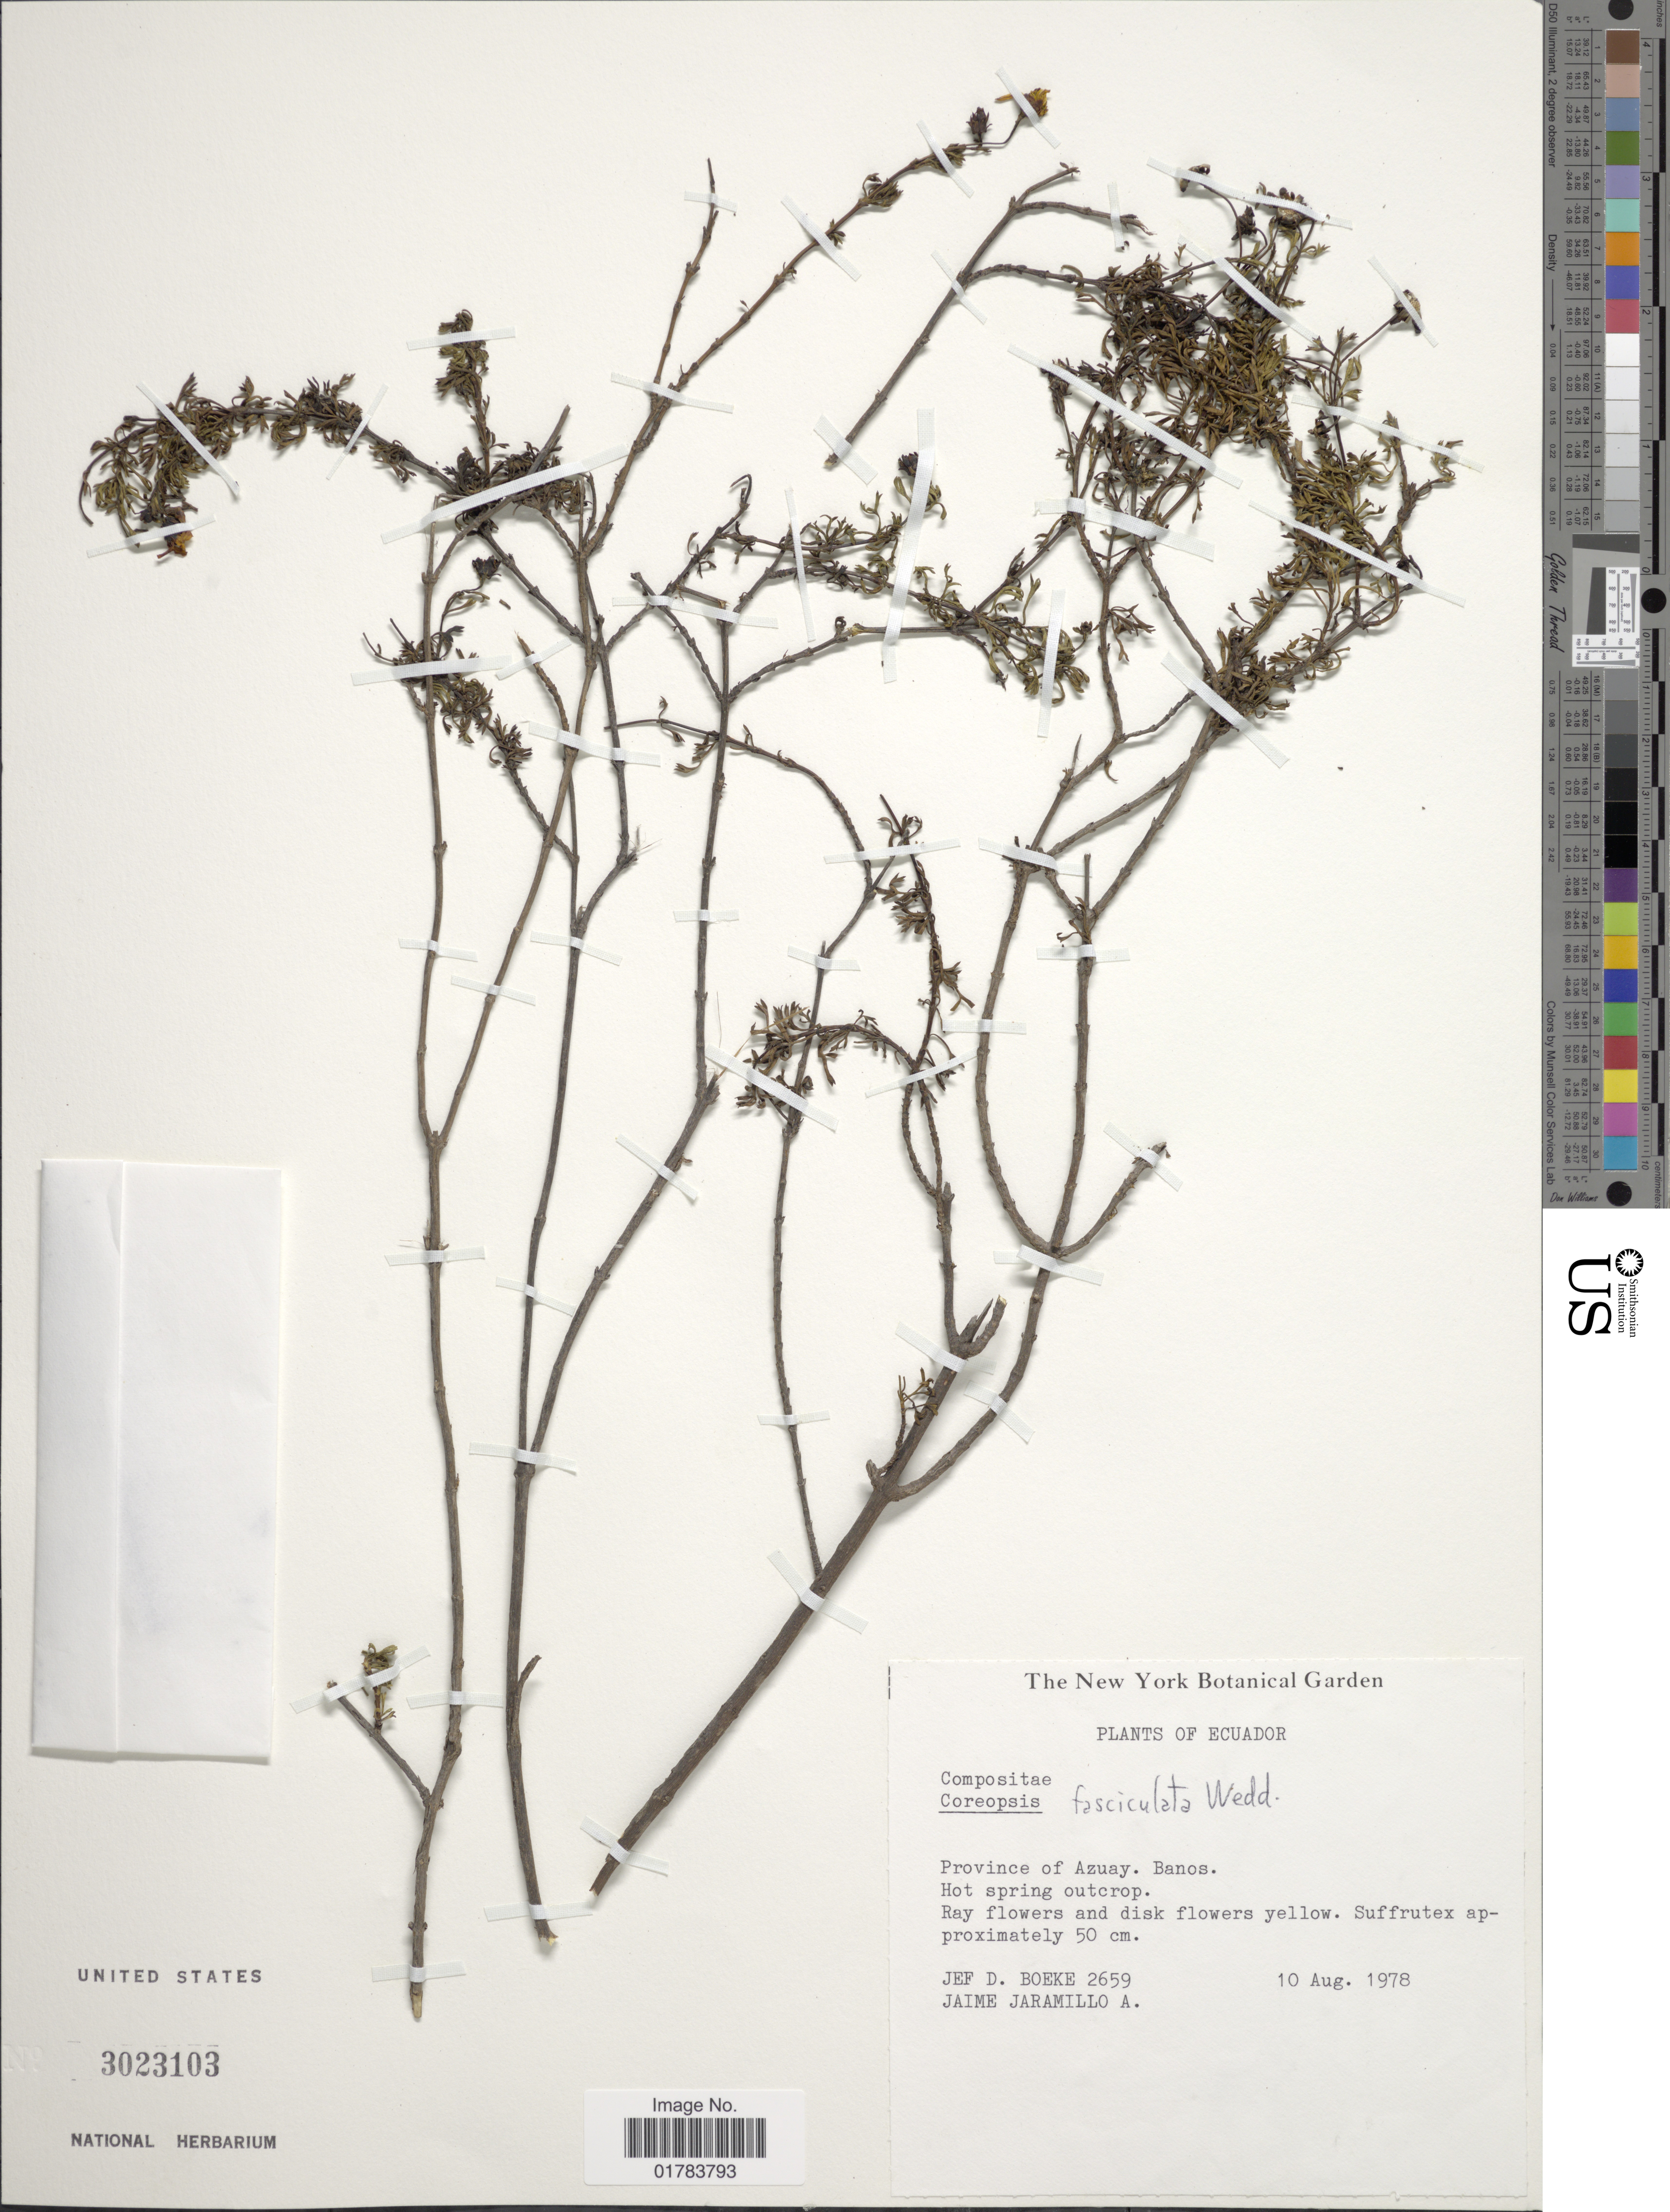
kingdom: Plantae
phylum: Tracheophyta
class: Magnoliopsida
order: Asterales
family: Asteraceae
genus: Coreopsis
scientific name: Coreopsis fasciculata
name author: Wedd.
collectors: J. D. Boeke & J. L. Jaramillo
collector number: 2659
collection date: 1978-08-10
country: Ecuador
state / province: Azuay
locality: Banos, Hot Spring outcrop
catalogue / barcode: US 3023103